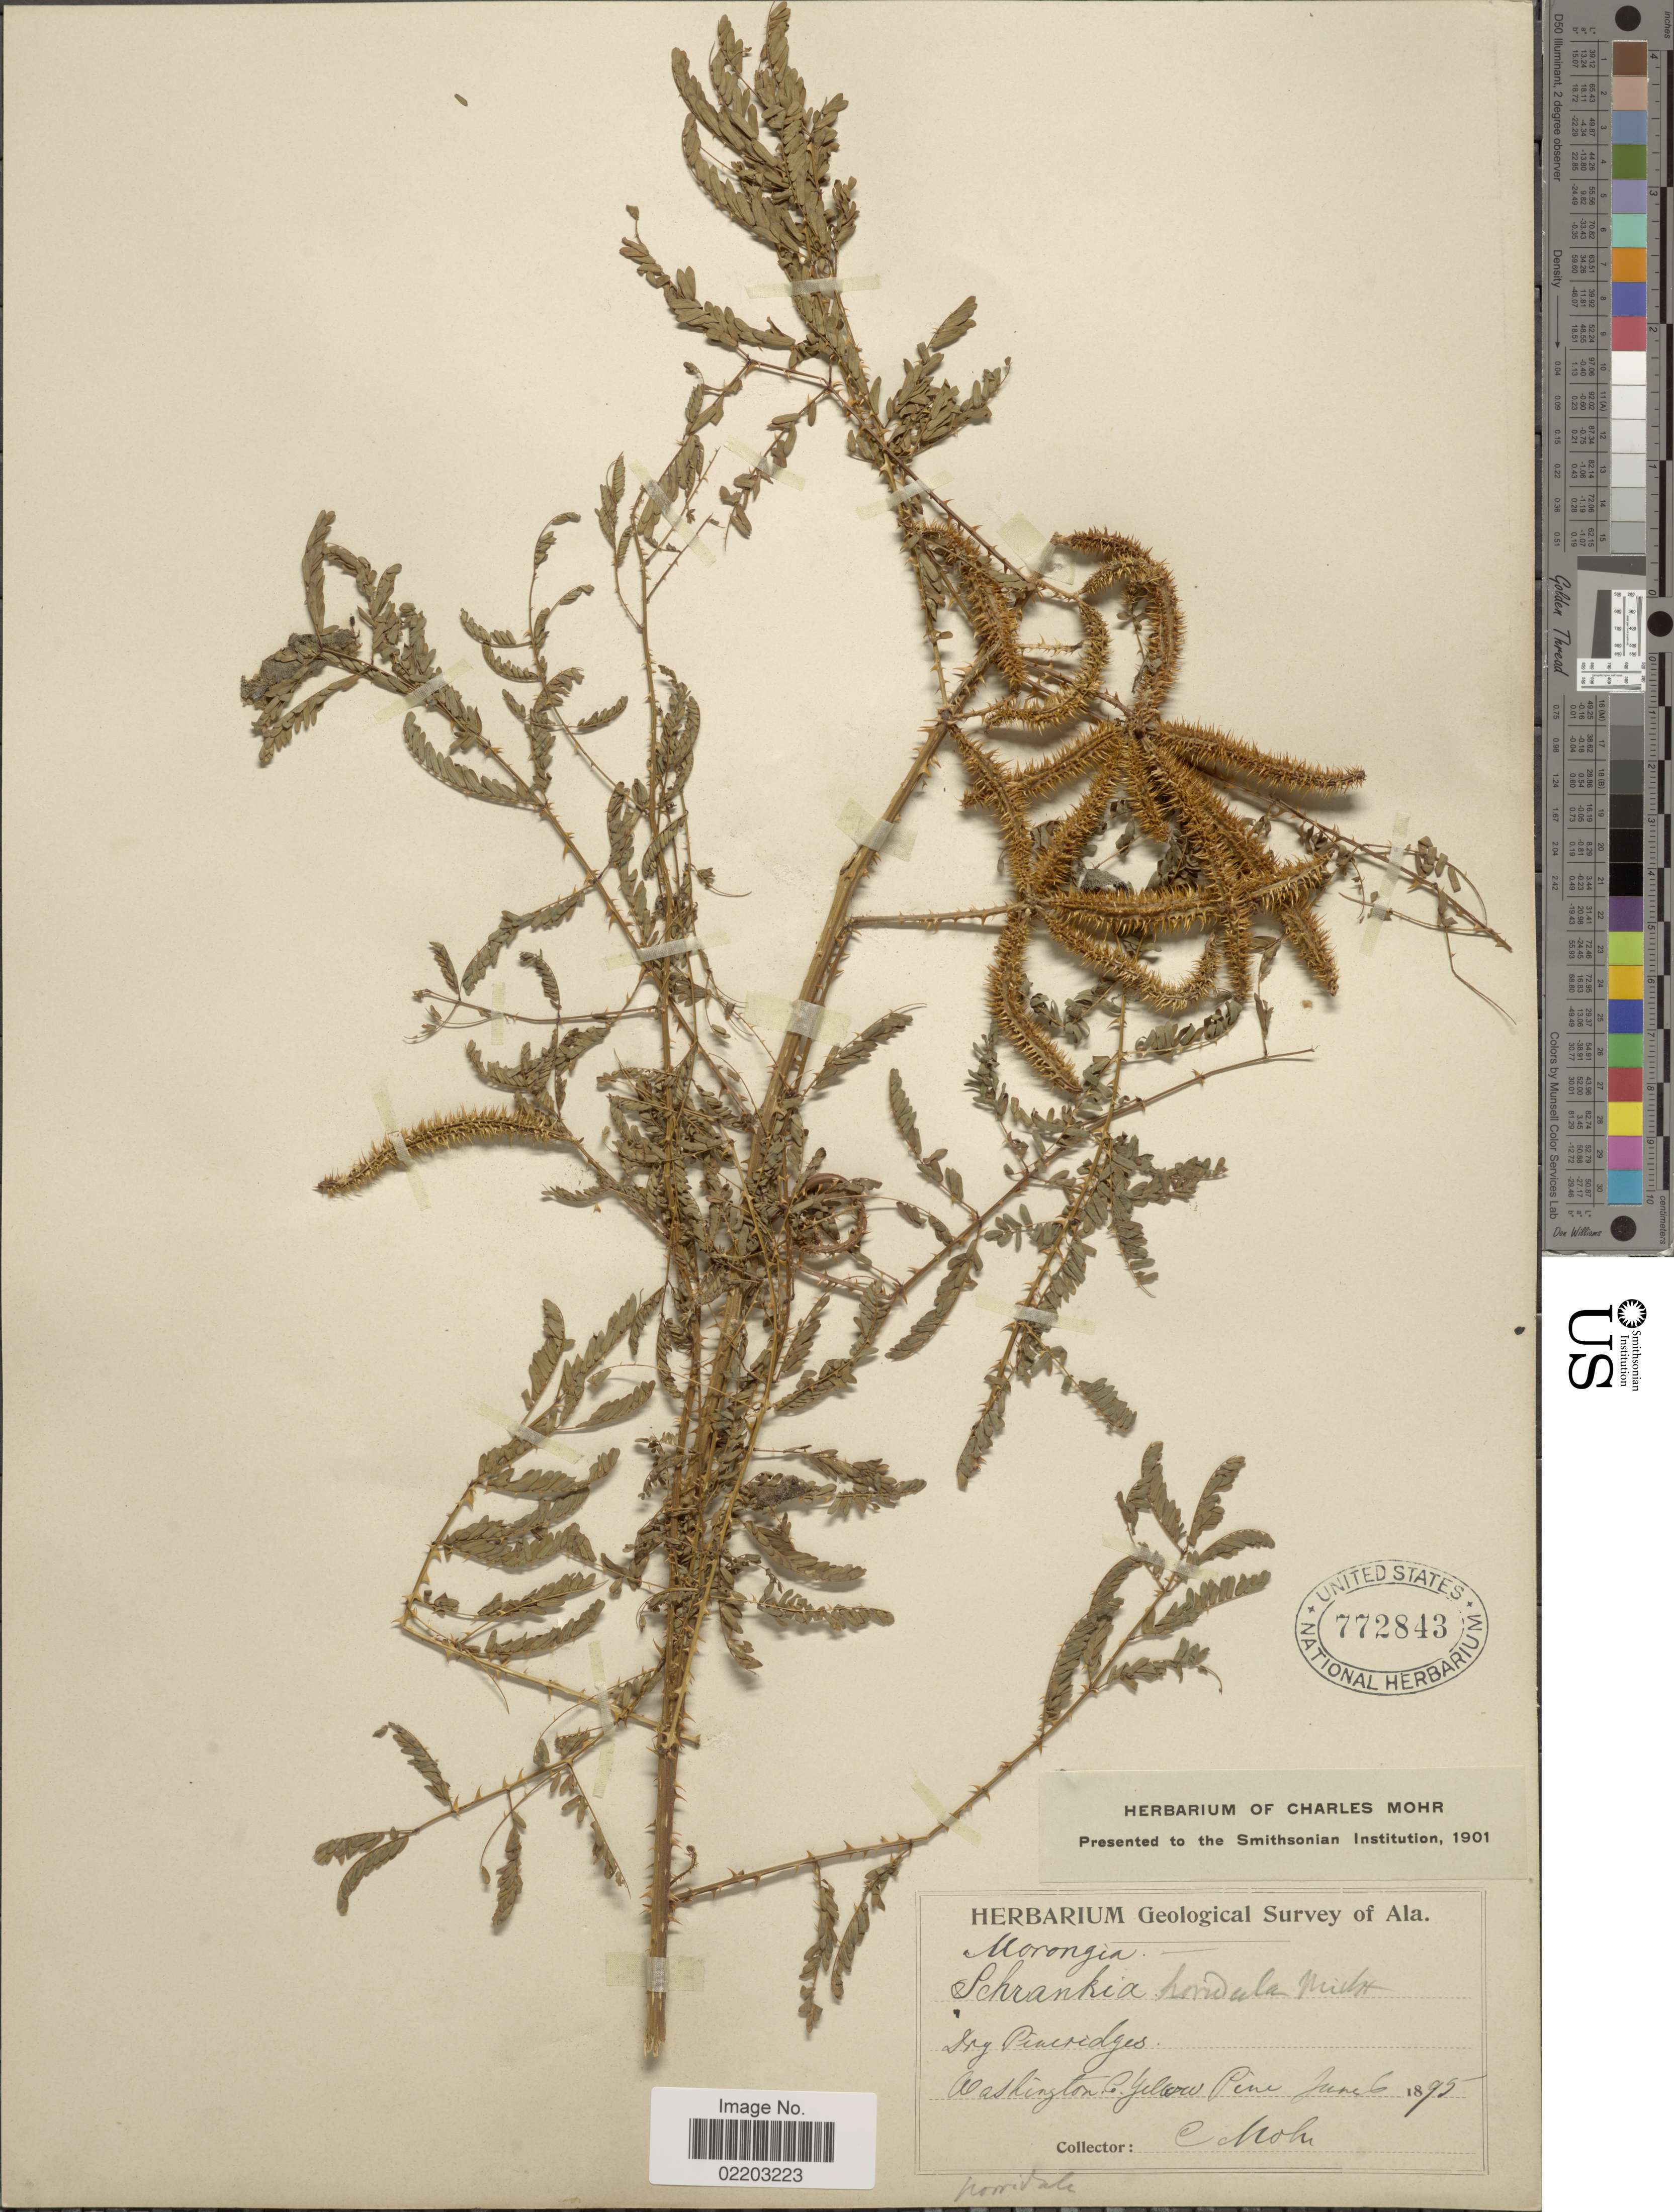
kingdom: Plantae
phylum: Tracheophyta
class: Magnoliopsida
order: Fabales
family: Fabaceae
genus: Mimosa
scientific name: Mimosa microphylla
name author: Dryand.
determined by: Strong, M. T., (US), Smithsonian Institution - National Museum of Natural History (UNITED STATES)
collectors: C. T. Mohr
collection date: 1895-06-06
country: United States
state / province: Alabama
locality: Dry pine ridges, Washington Co. Yellow Pine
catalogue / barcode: US 772843